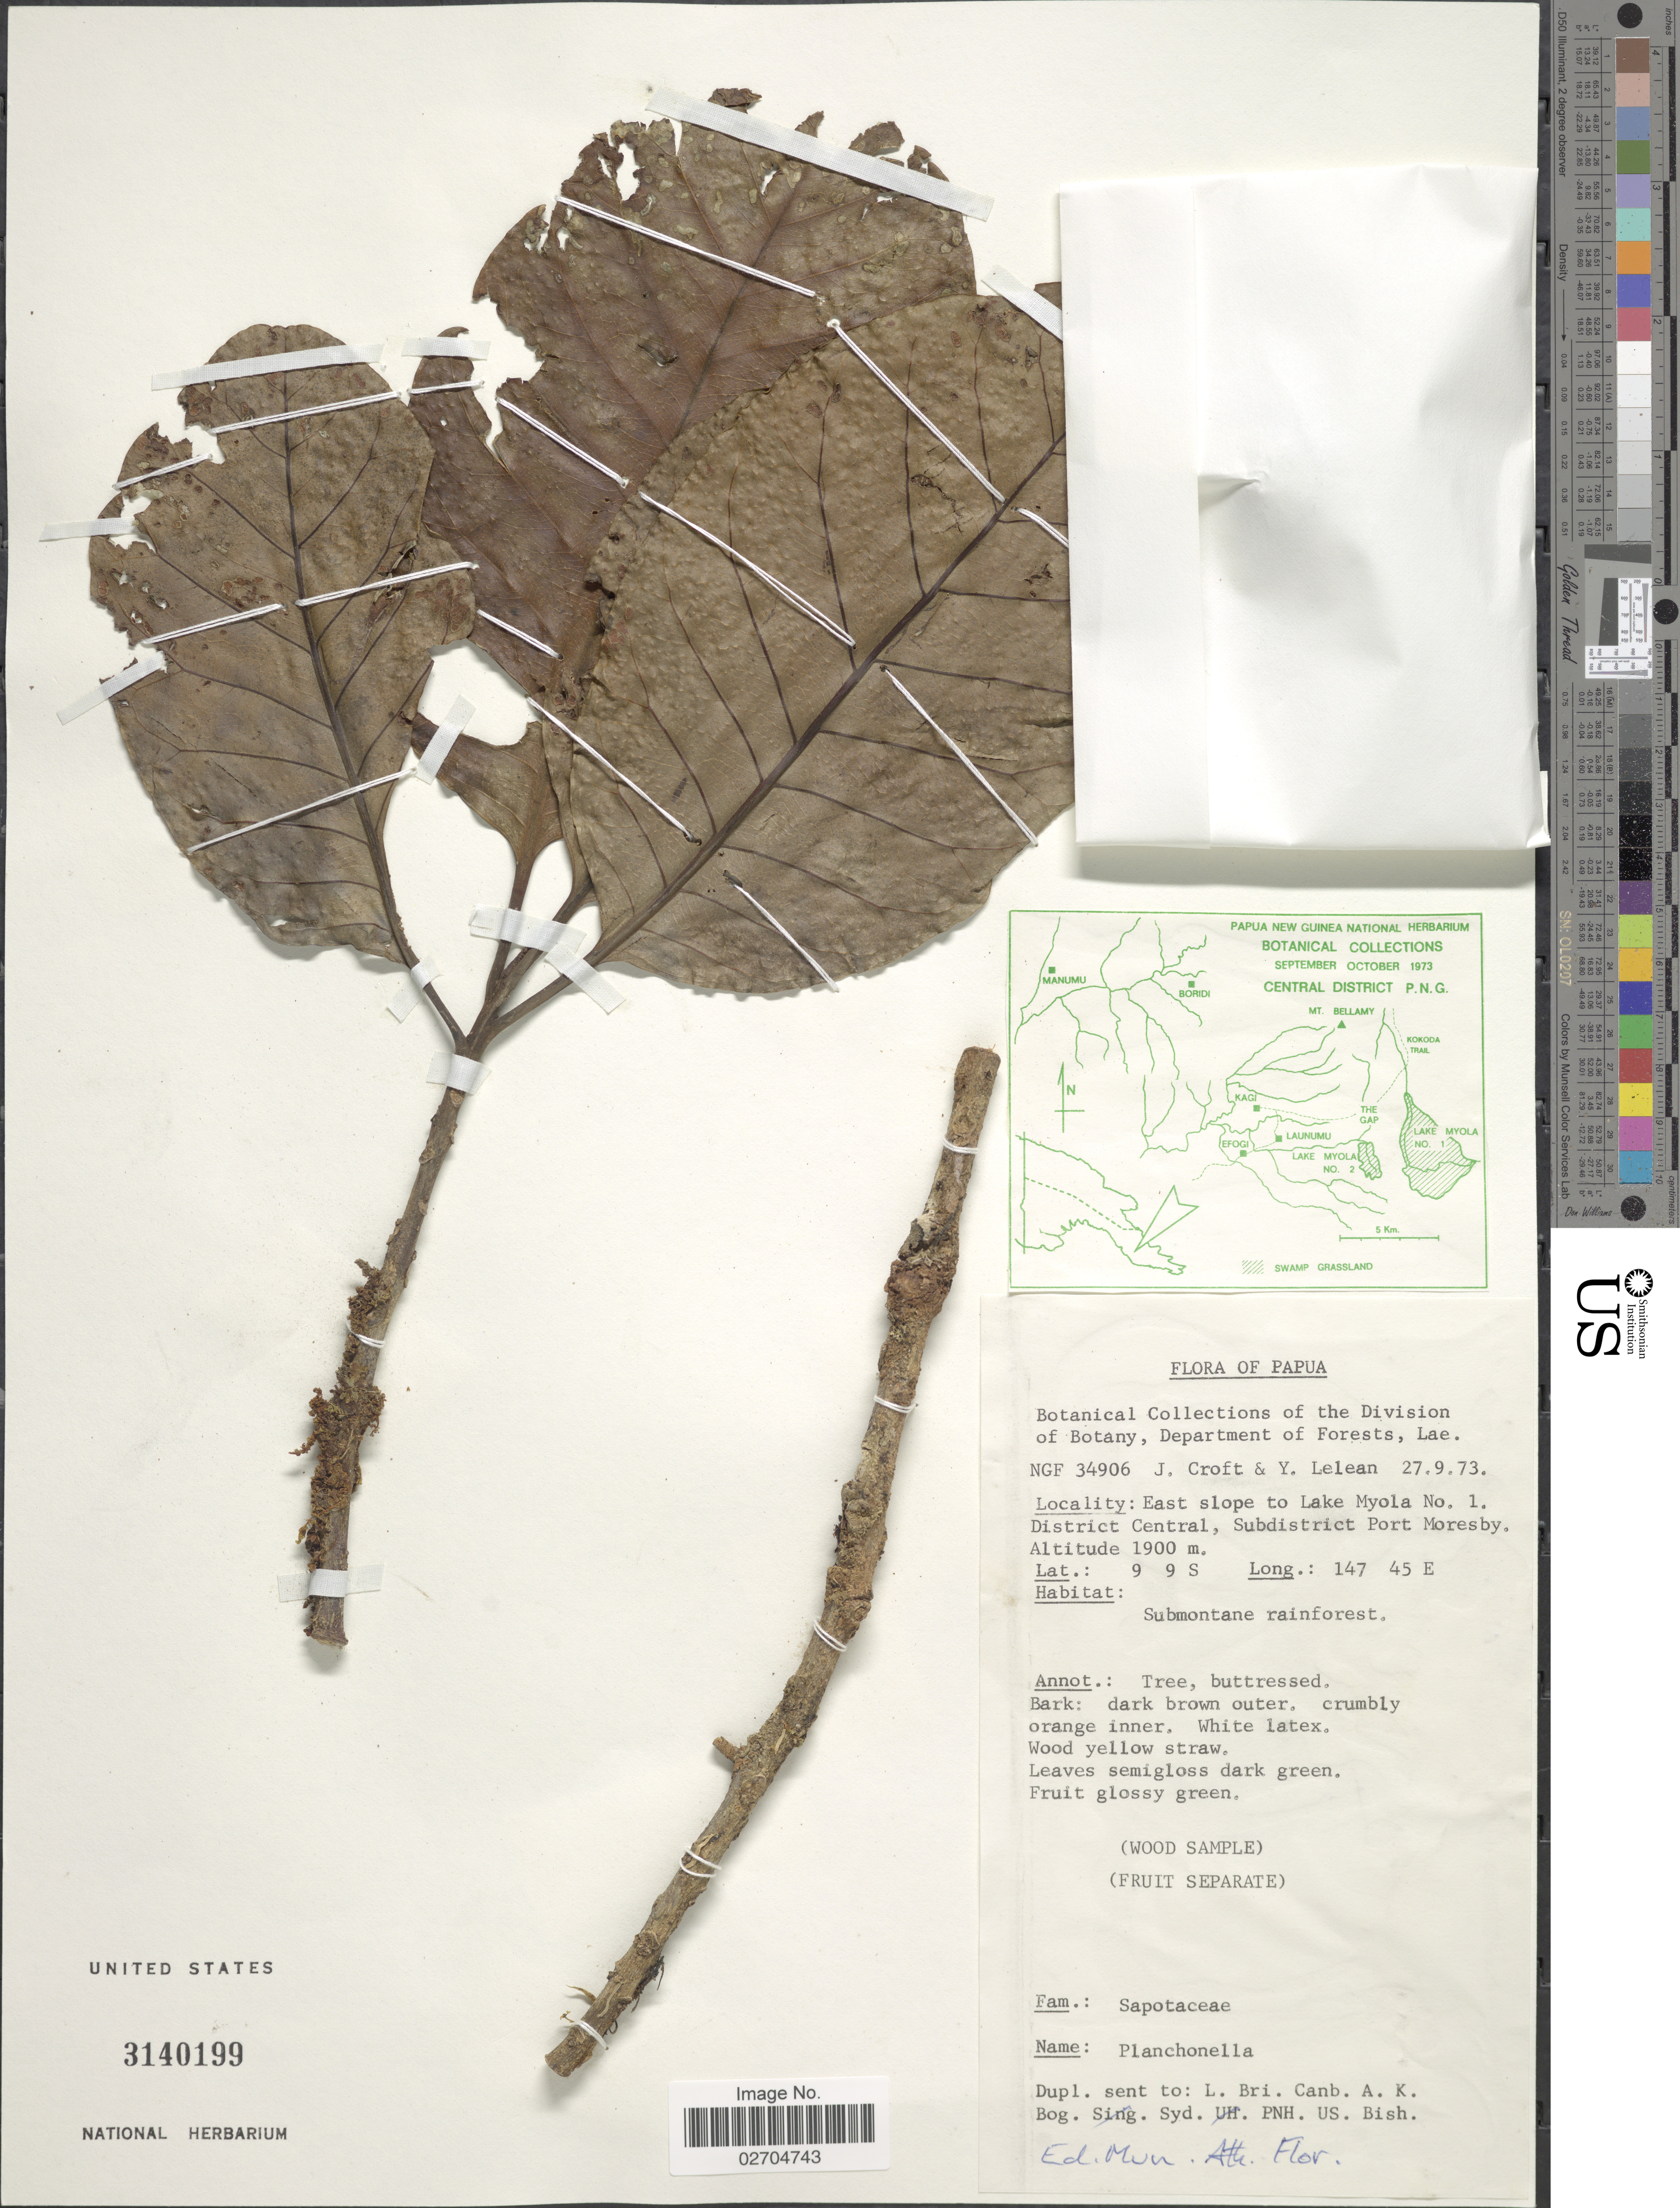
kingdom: Plantae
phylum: Tracheophyta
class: Magnoliopsida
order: Ericales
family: Sapotaceae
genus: Planchonella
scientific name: Planchonella sp.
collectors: J. Barcroft & Y. Lelean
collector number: NGF 34906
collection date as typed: Transcribed d/m/y: 27/9/73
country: Papua New Guinea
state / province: Central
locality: Papua, East slope to Lake Myola No. 1 District Central, Subdistrict Port Moresby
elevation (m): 1900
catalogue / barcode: US 3140199